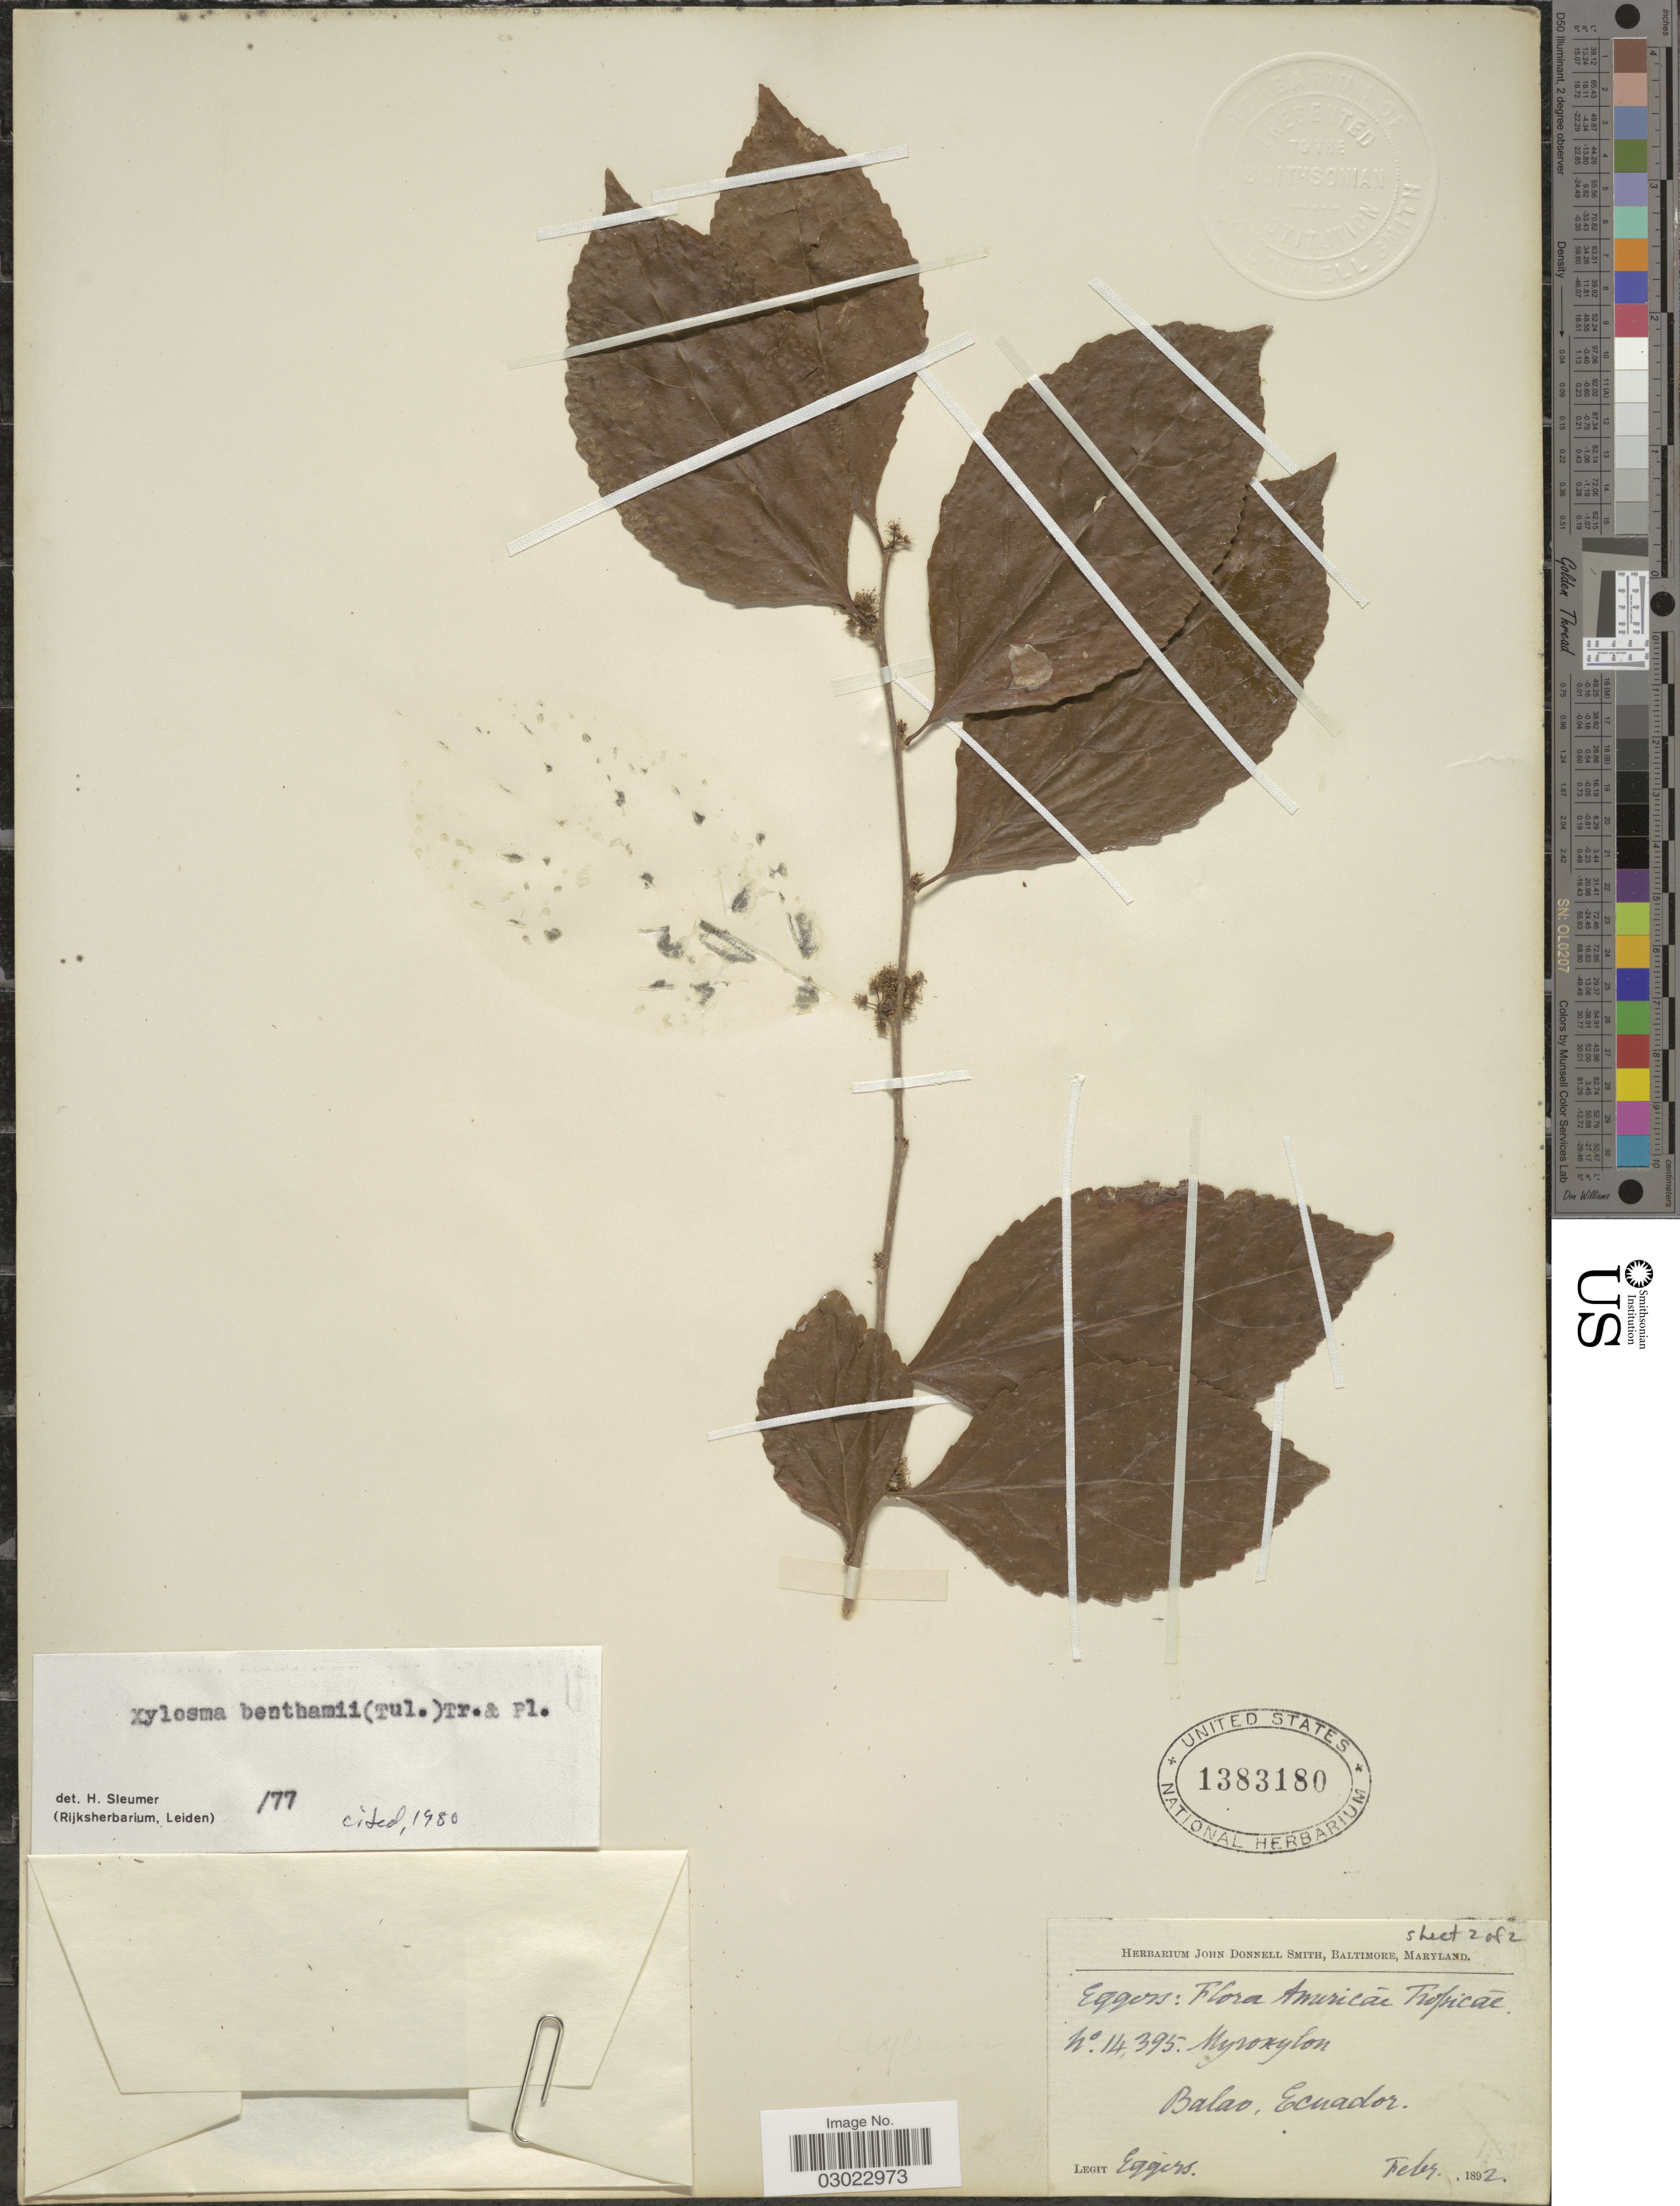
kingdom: Plantae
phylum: Tracheophyta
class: Magnoliopsida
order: Malpighiales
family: Salicaceae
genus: Xylosma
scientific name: Xylosma benthamii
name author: (Tul.) Triana & Planch.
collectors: -. Eggers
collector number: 14395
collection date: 1892-02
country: Ecuador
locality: Balao.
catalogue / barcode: US 1383180